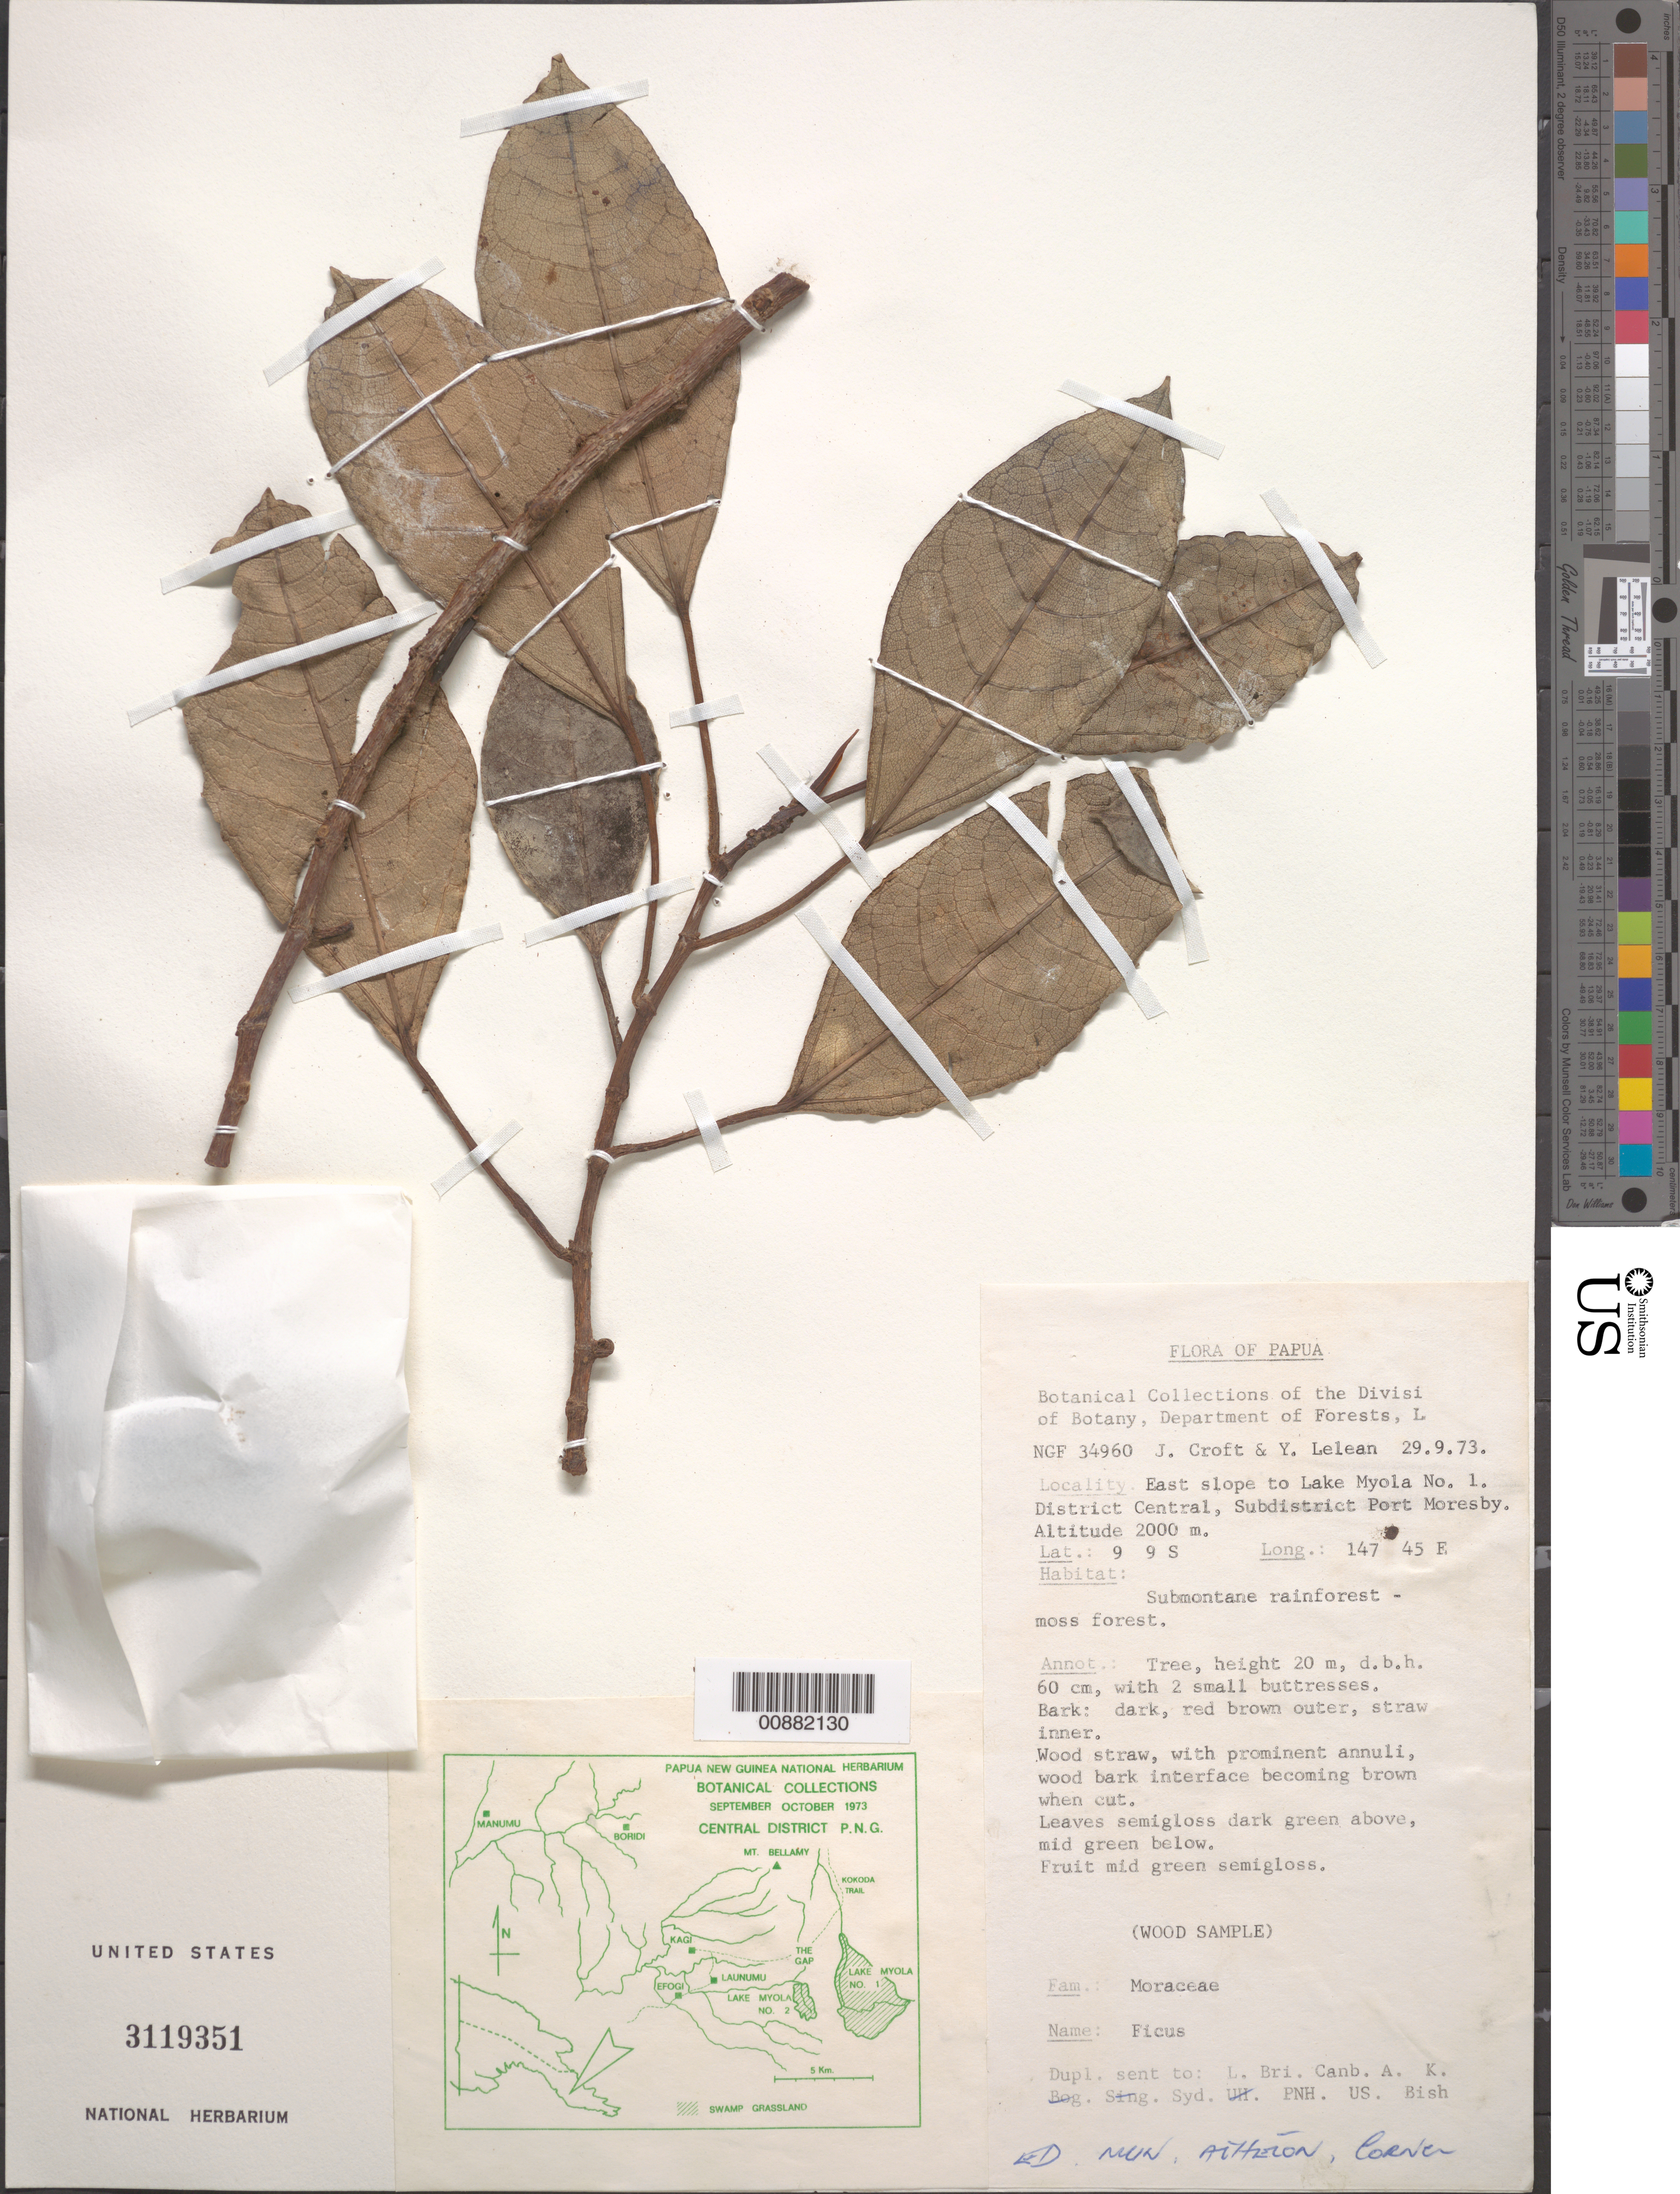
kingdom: Plantae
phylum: Tracheophyta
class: Magnoliopsida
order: Rosales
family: Moraceae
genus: Ficus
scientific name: Ficus sp.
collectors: J. R. Croft & Y. Lelean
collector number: NGF 34960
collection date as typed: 29 Sep 1973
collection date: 1973-09-29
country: Papua New Guinea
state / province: Central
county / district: Port Moresby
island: New Guinea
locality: East slope to Lake Myola No. 1. Subdistrict Port moresby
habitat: submontane rainforest - moss forest.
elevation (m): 2000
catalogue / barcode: US 3119351